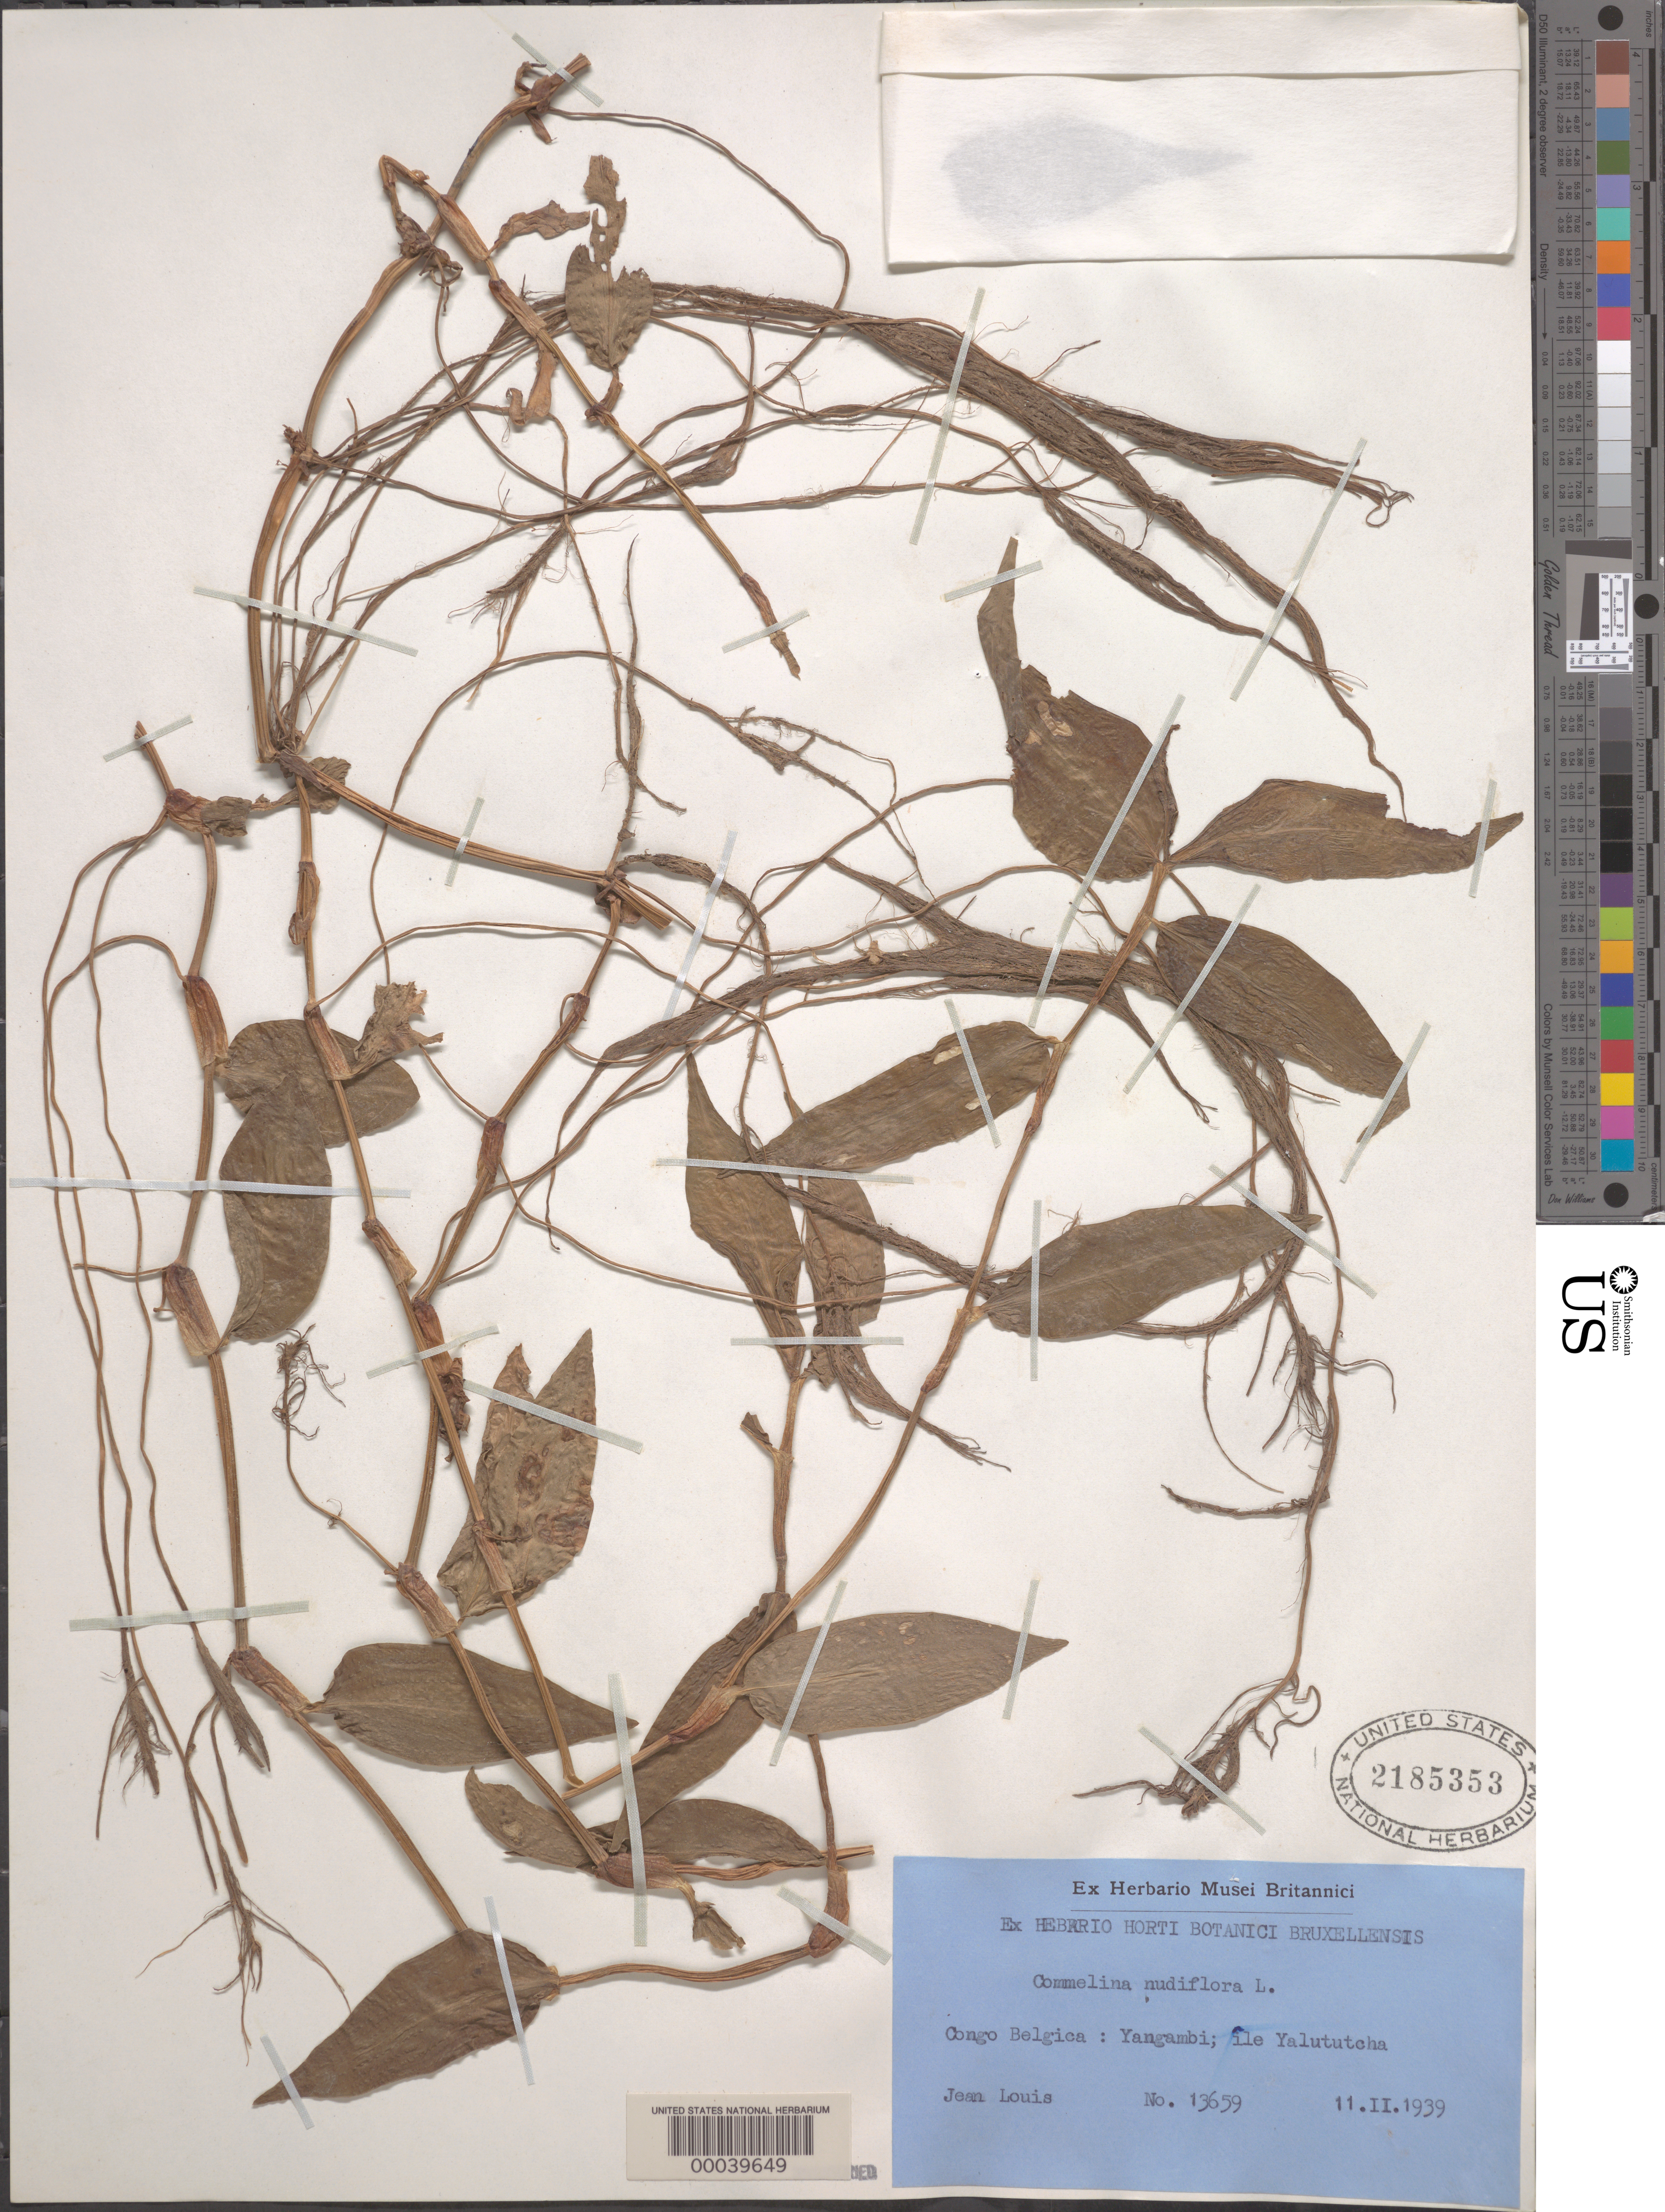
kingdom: Plantae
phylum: Tracheophyta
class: Liliopsida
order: Commelinales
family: Commelinaceae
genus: Commelina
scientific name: Commelina diffusa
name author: Burm. f.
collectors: J. Louis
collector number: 13659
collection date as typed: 11 Feb 1939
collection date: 1939-02-11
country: Congo, Democratic Republic of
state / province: Tshopo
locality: Yangambi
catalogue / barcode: US 2185353